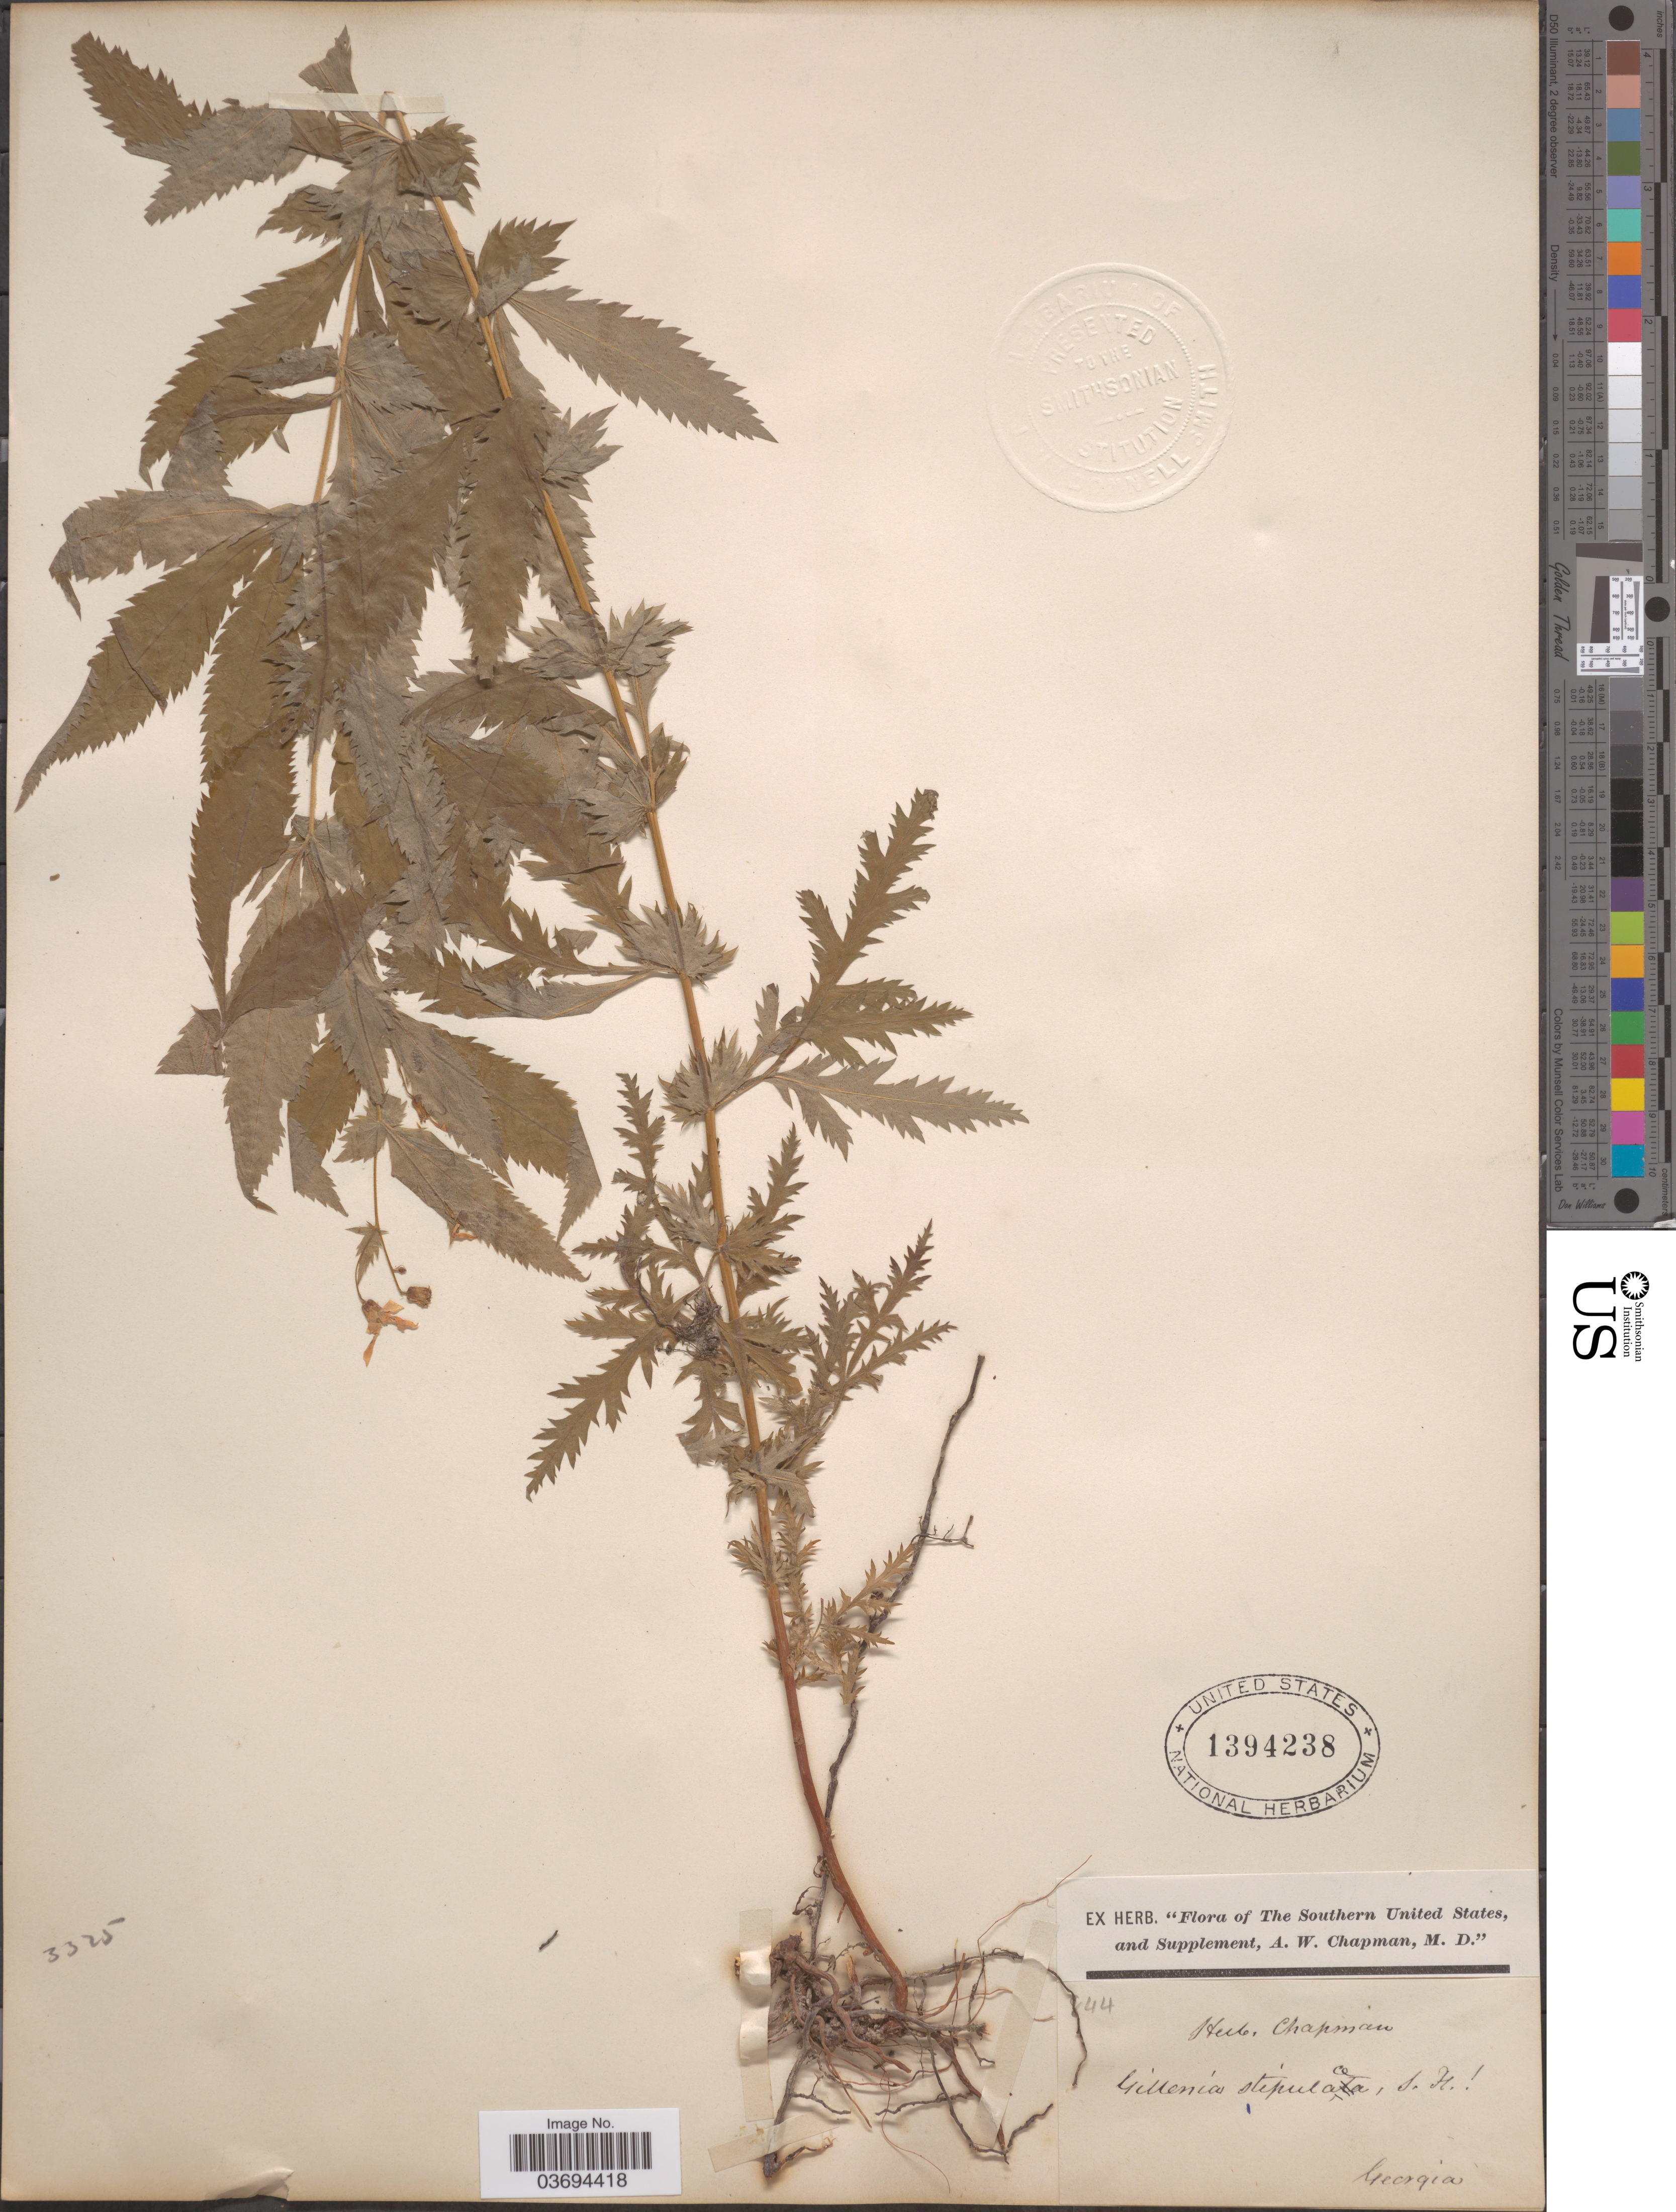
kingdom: Plantae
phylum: Tracheophyta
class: Magnoliopsida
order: Rosales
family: Rosaceae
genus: Gillenia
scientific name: Gillenia stipulata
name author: (Muhl. ex Willd.) Nutt.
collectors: ex herb. A.W. Chapman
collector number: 844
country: United States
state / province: Georgia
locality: Southern United States.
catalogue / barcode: US 1394238